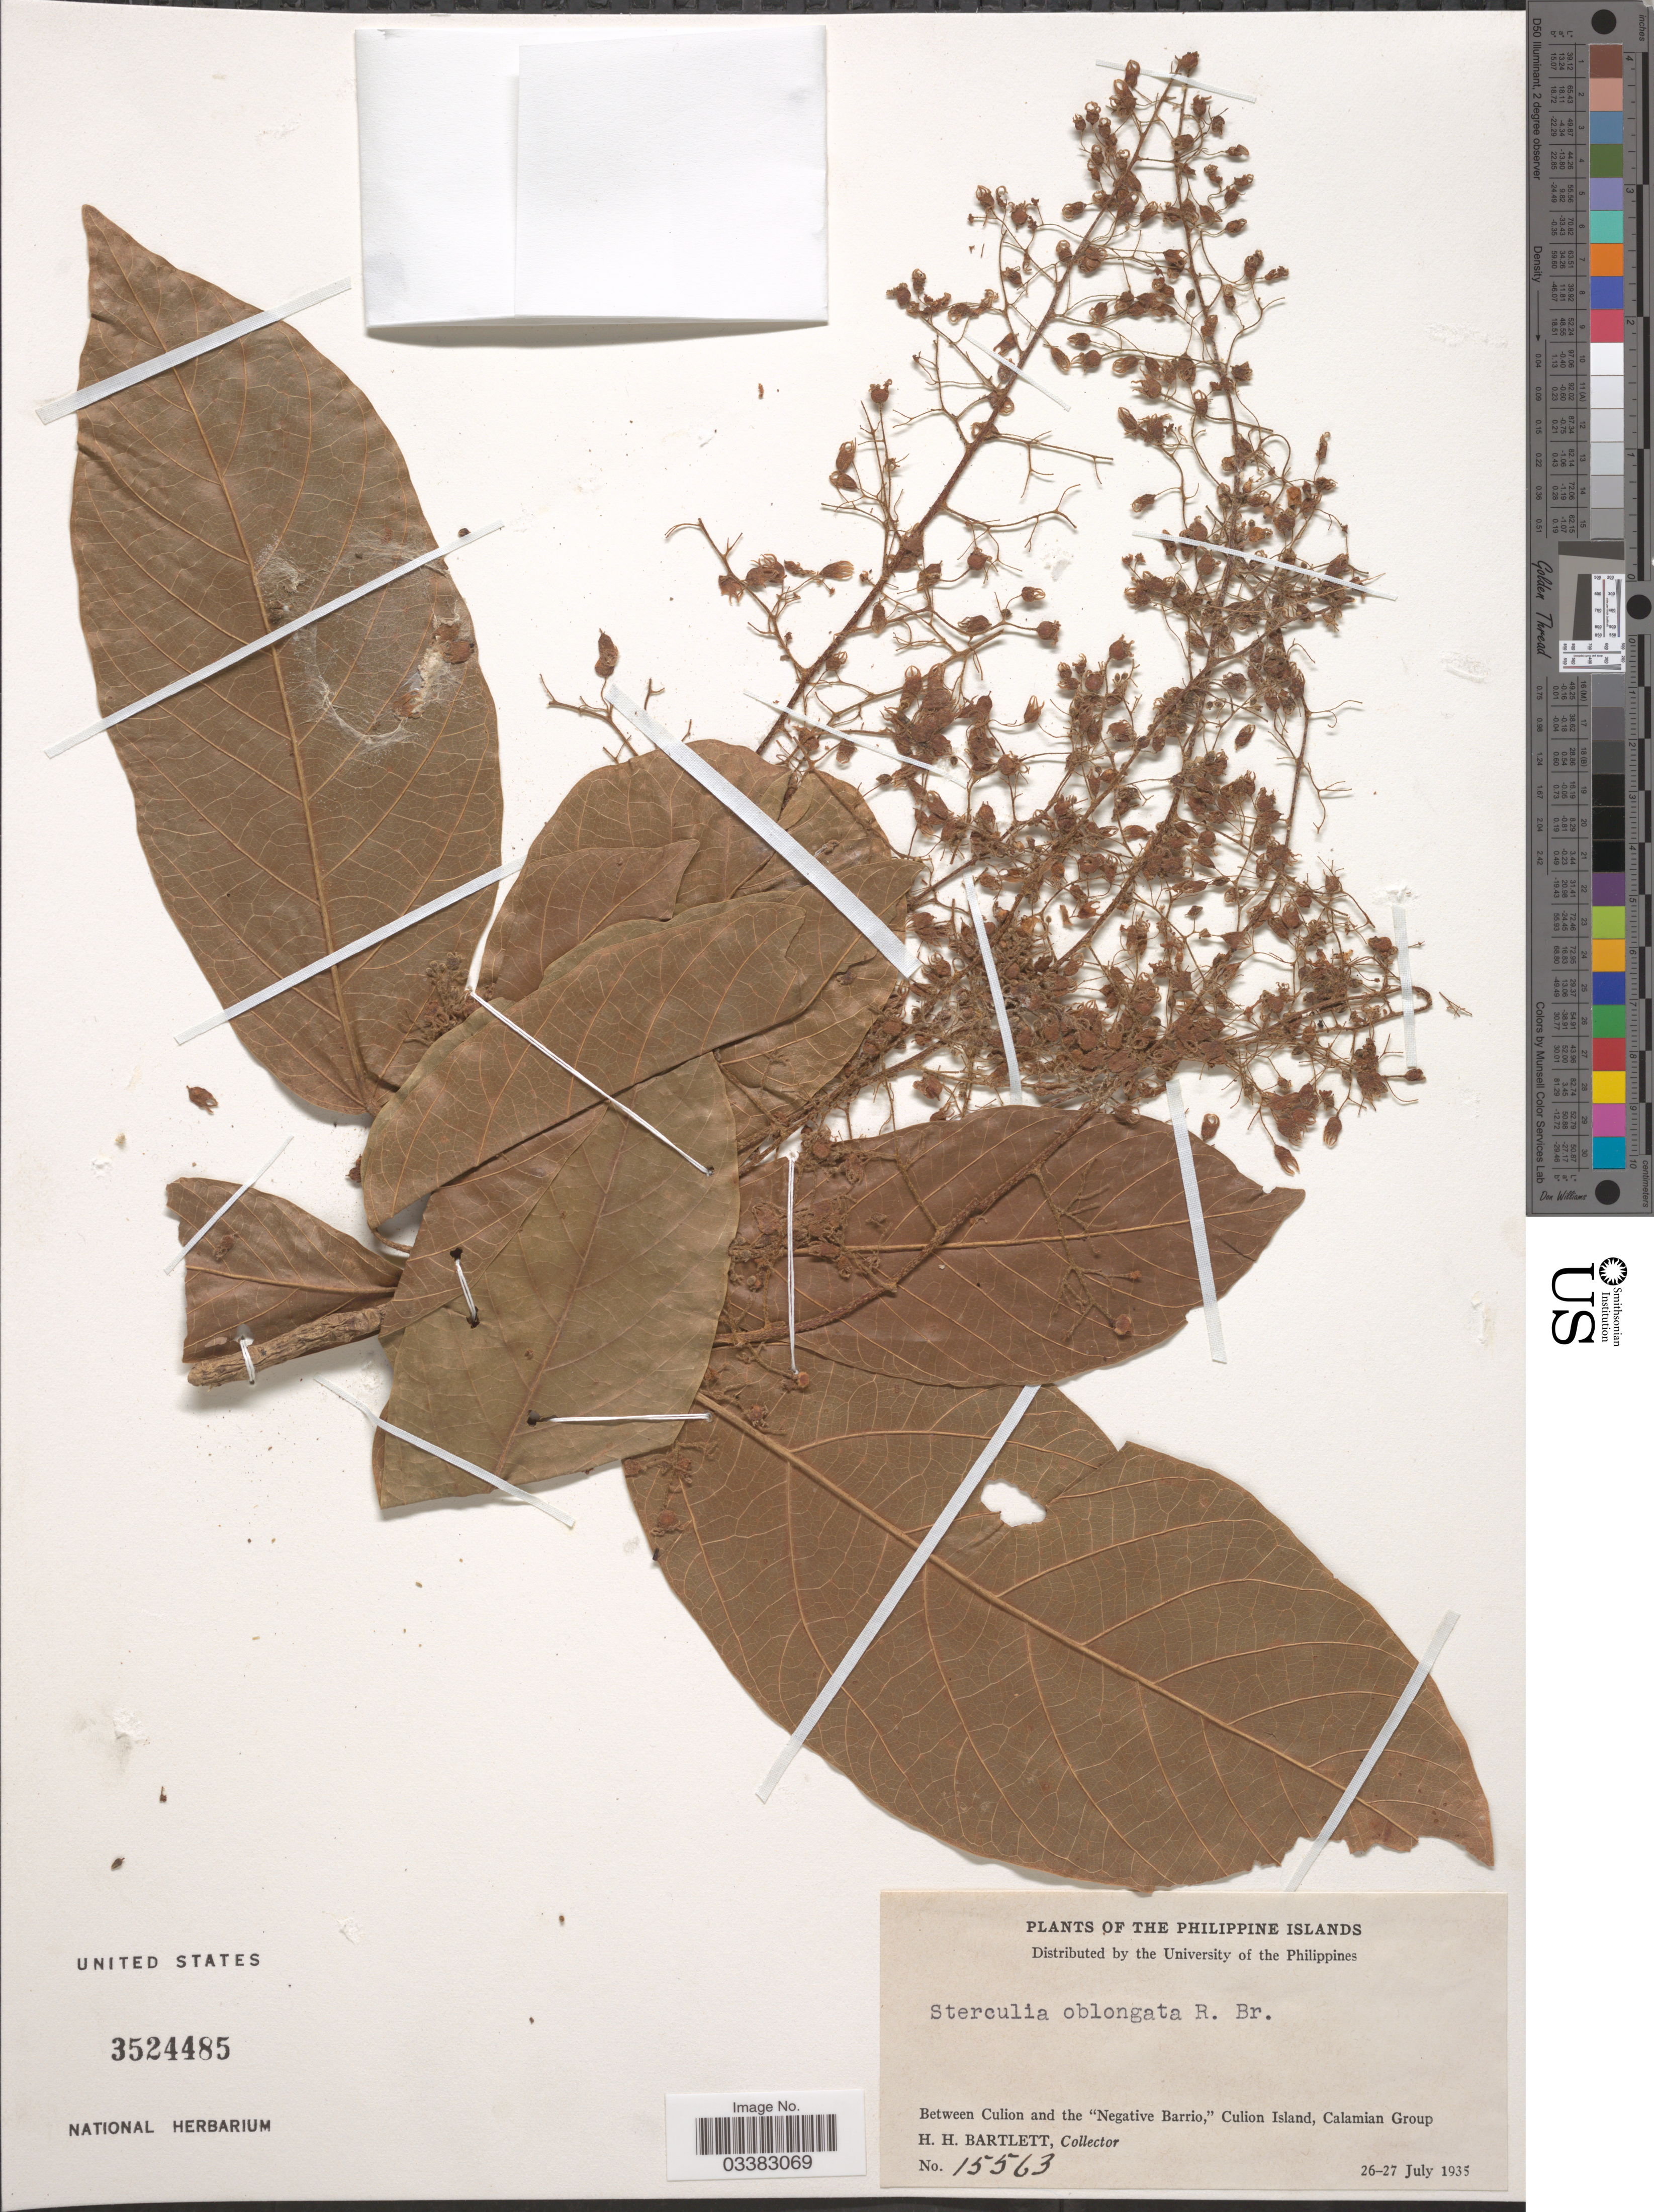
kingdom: Plantae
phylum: Tracheophyta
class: Magnoliopsida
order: Malvales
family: Malvaceae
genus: Sterculia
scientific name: Sterculia oblongata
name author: R. Br.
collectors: H. H. Bartlett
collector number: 15563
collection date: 1935-07-26/1935-07-27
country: Philippines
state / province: Mimaropa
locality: The Philippine Islands, Between Culion and the "Negative Barrio," Culion Island, Calamian Group.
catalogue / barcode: US 3524485